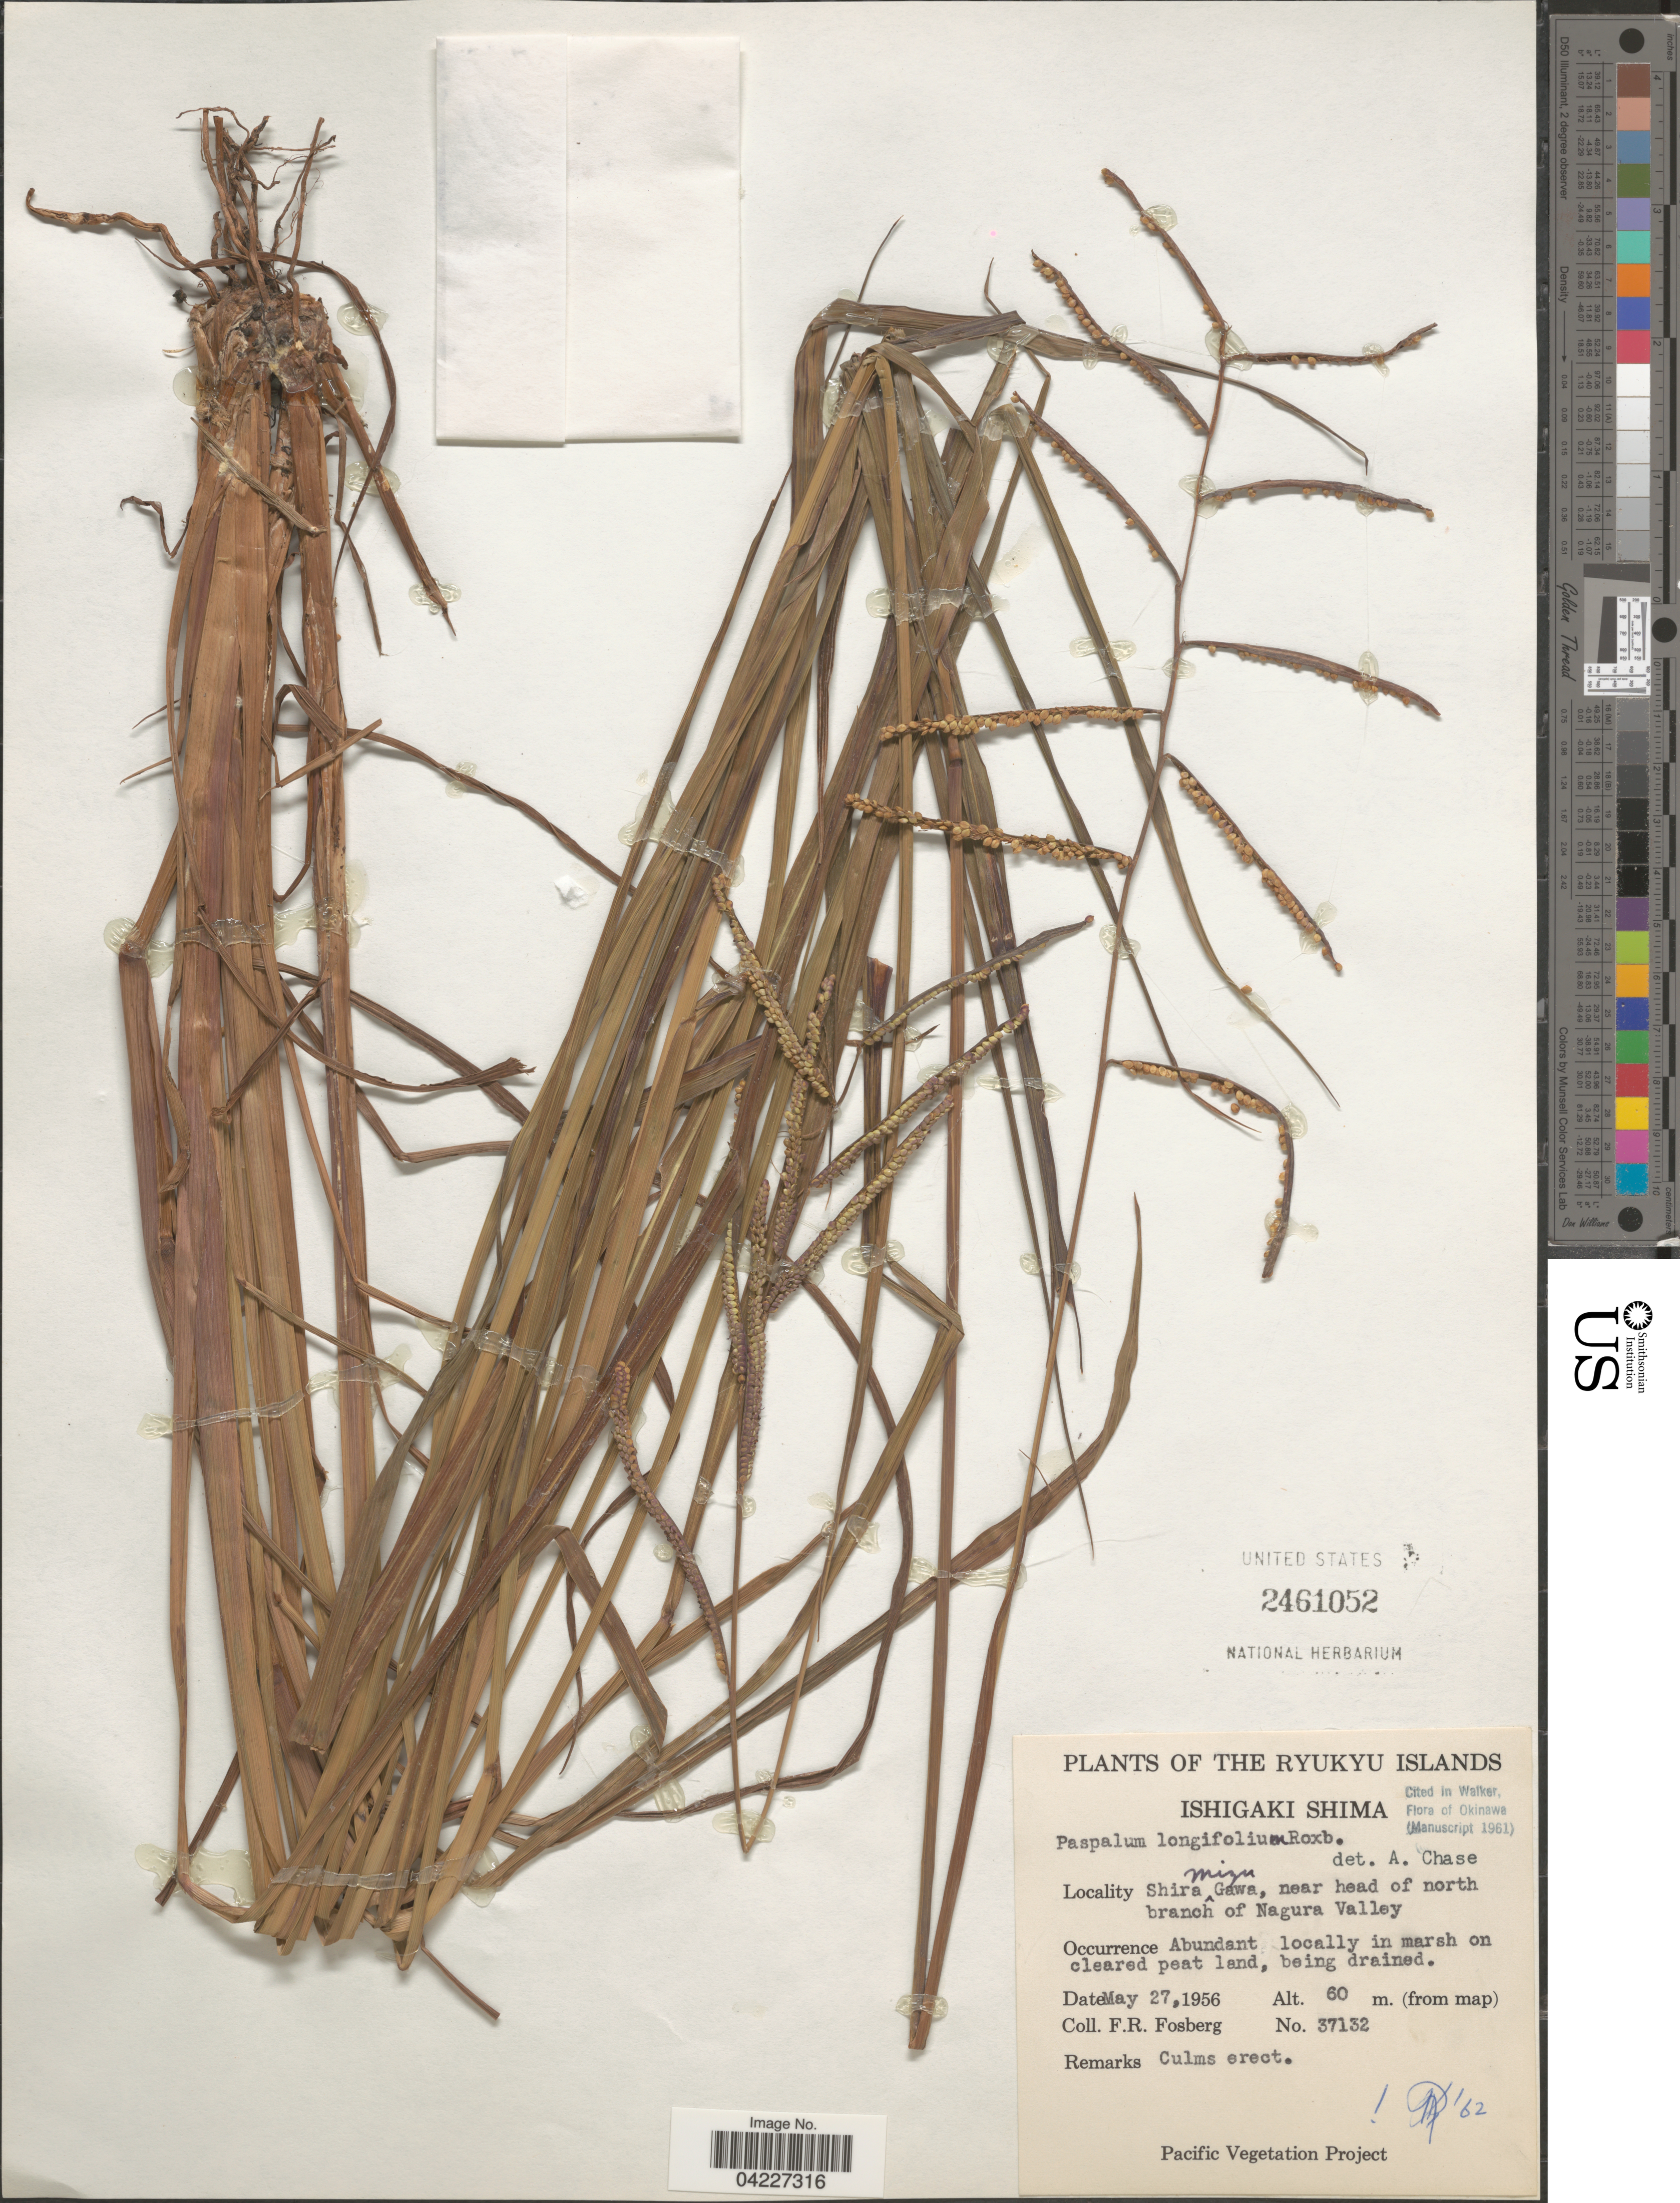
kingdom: Plantae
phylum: Tracheophyta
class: Liliopsida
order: Poales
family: Poaceae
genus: Paspalum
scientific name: Paspalum longifolium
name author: Roxb.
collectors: F. R. Fosberg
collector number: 37123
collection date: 1956-05-27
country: Japan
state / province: Okinawa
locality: The Ryukyu Islands. Ishigaki Shima. Shira Mizu Gawa, near head of north branch of Nagura Valley.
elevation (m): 60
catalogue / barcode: US 2461052